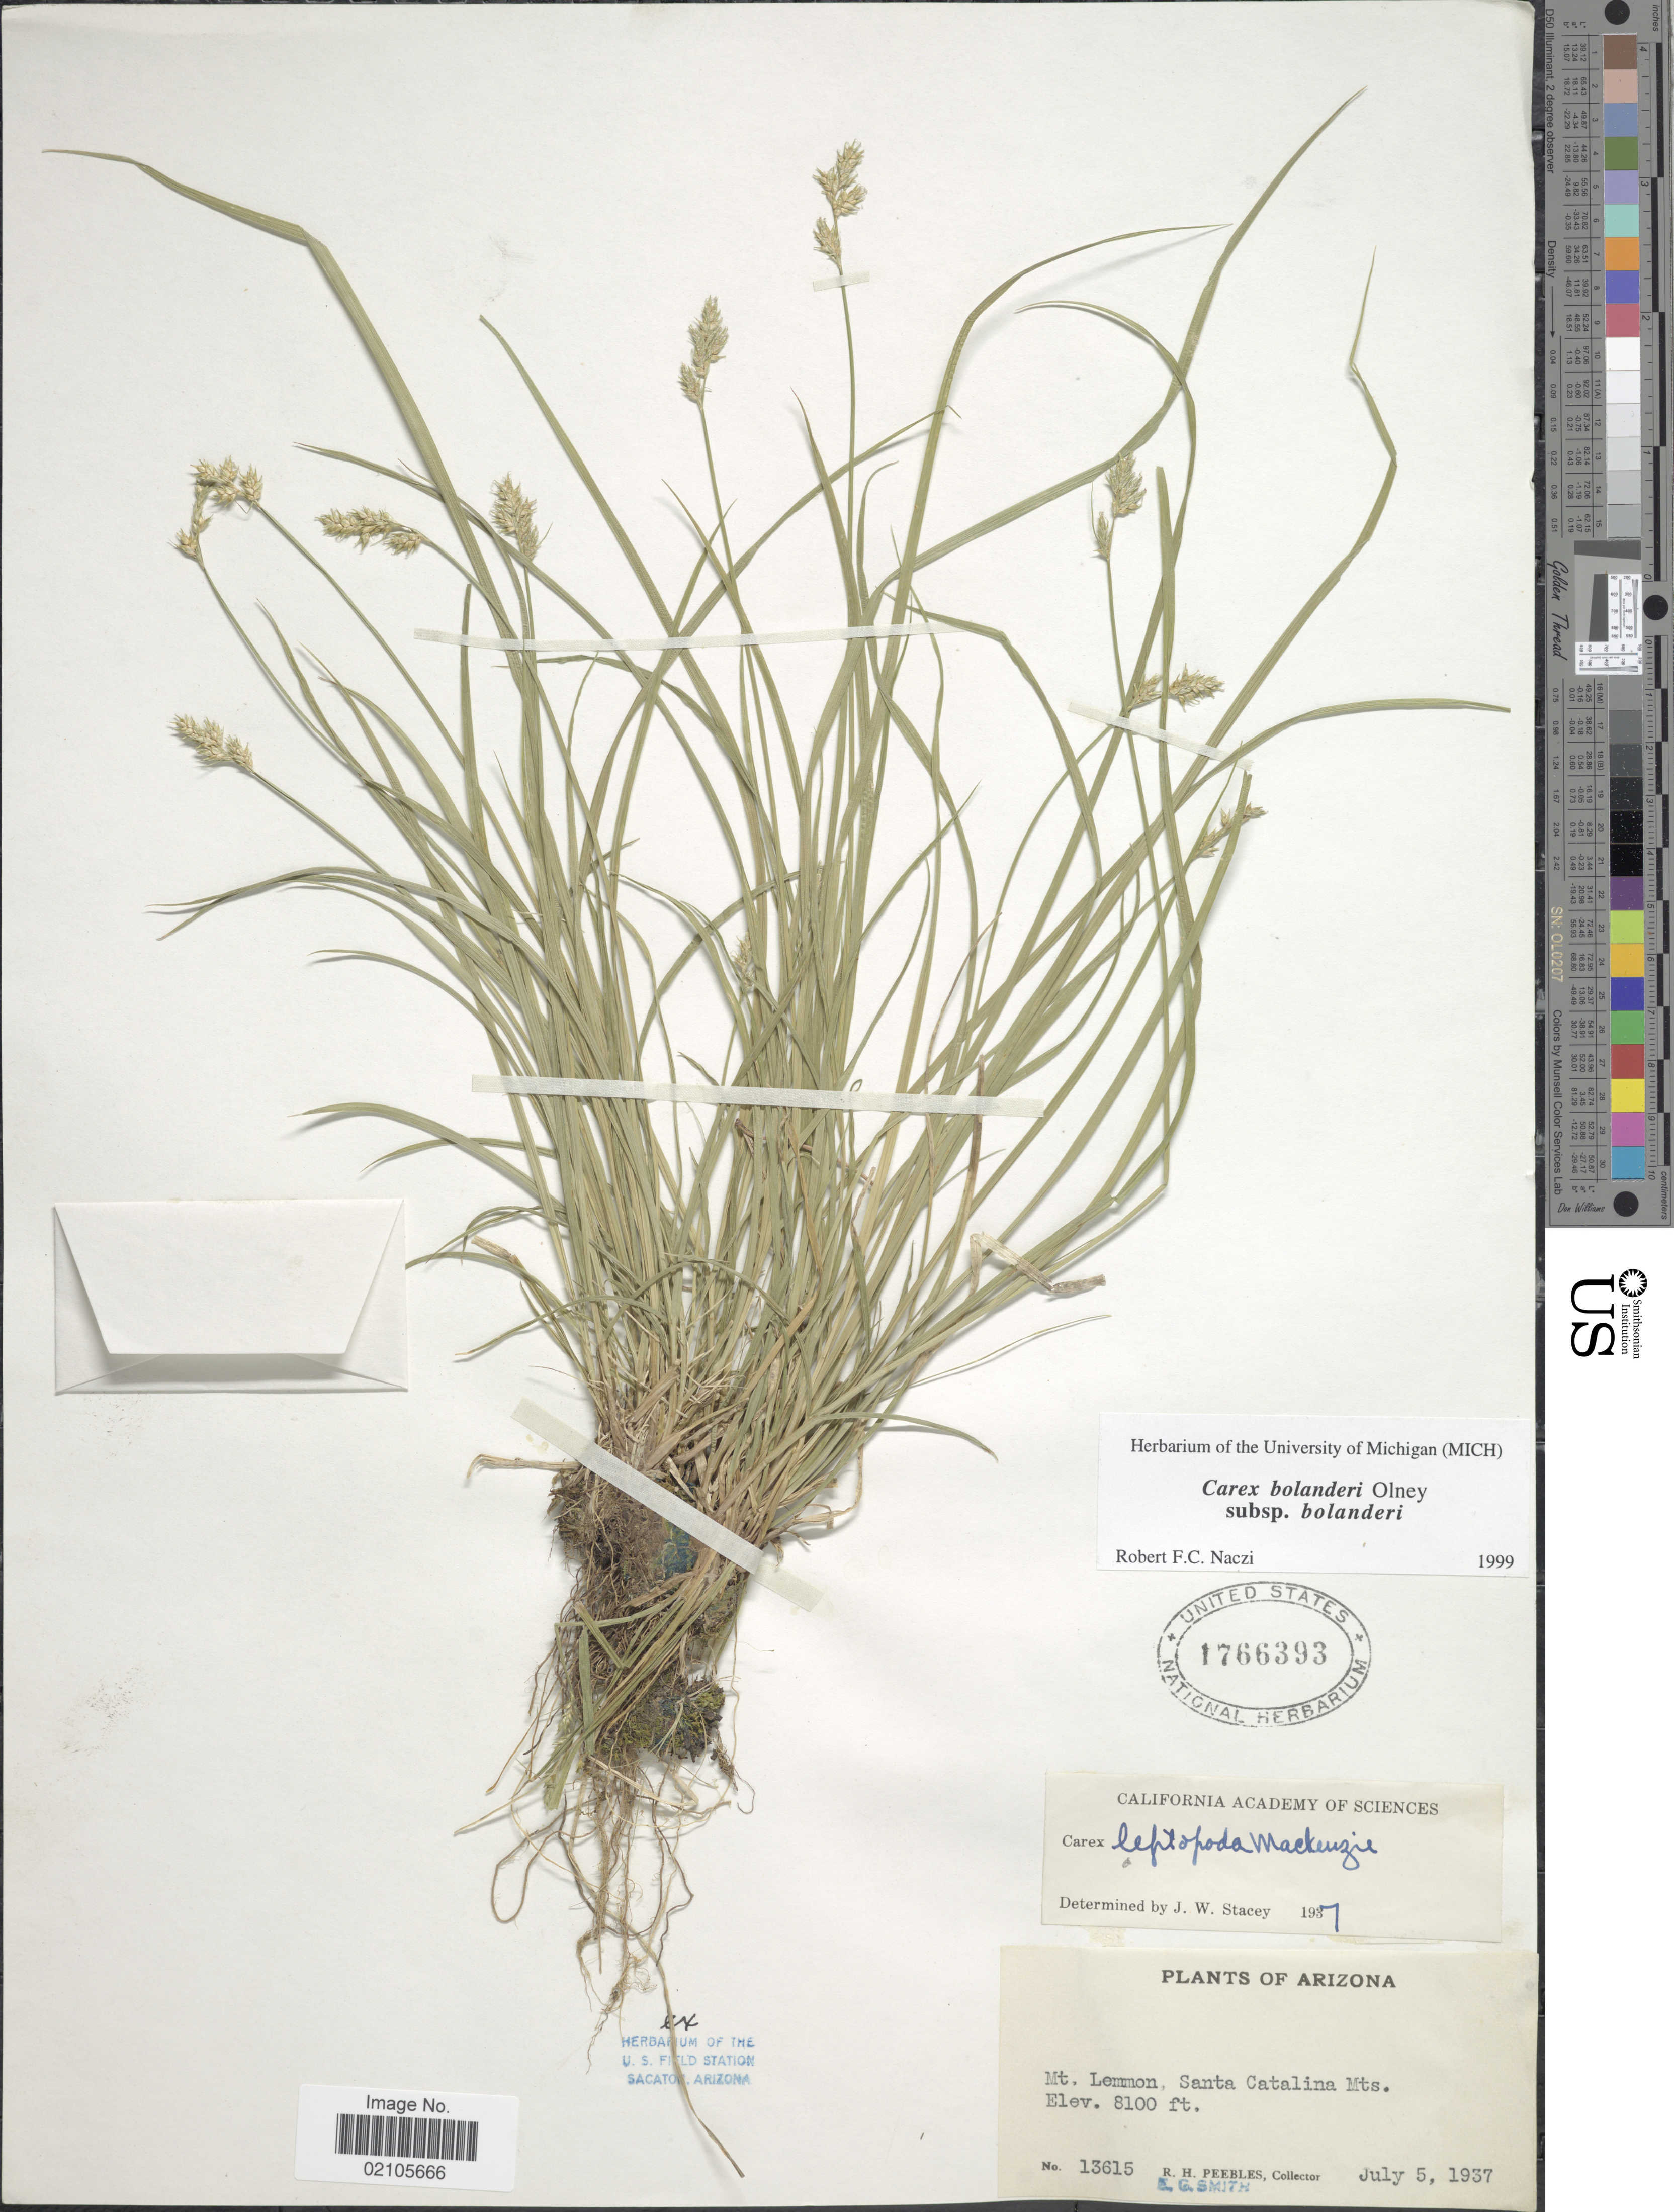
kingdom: Plantae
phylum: Tracheophyta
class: Liliopsida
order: Poales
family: Cyperaceae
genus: Carex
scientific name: Carex bolanderi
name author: Olney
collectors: R. H. Peebles & E. G. Smith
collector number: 13615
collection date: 1937-07-05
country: United States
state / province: Arizona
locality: Mt. Lemmon, Santa Catalina Mts.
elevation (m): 2469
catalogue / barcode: US 1766393